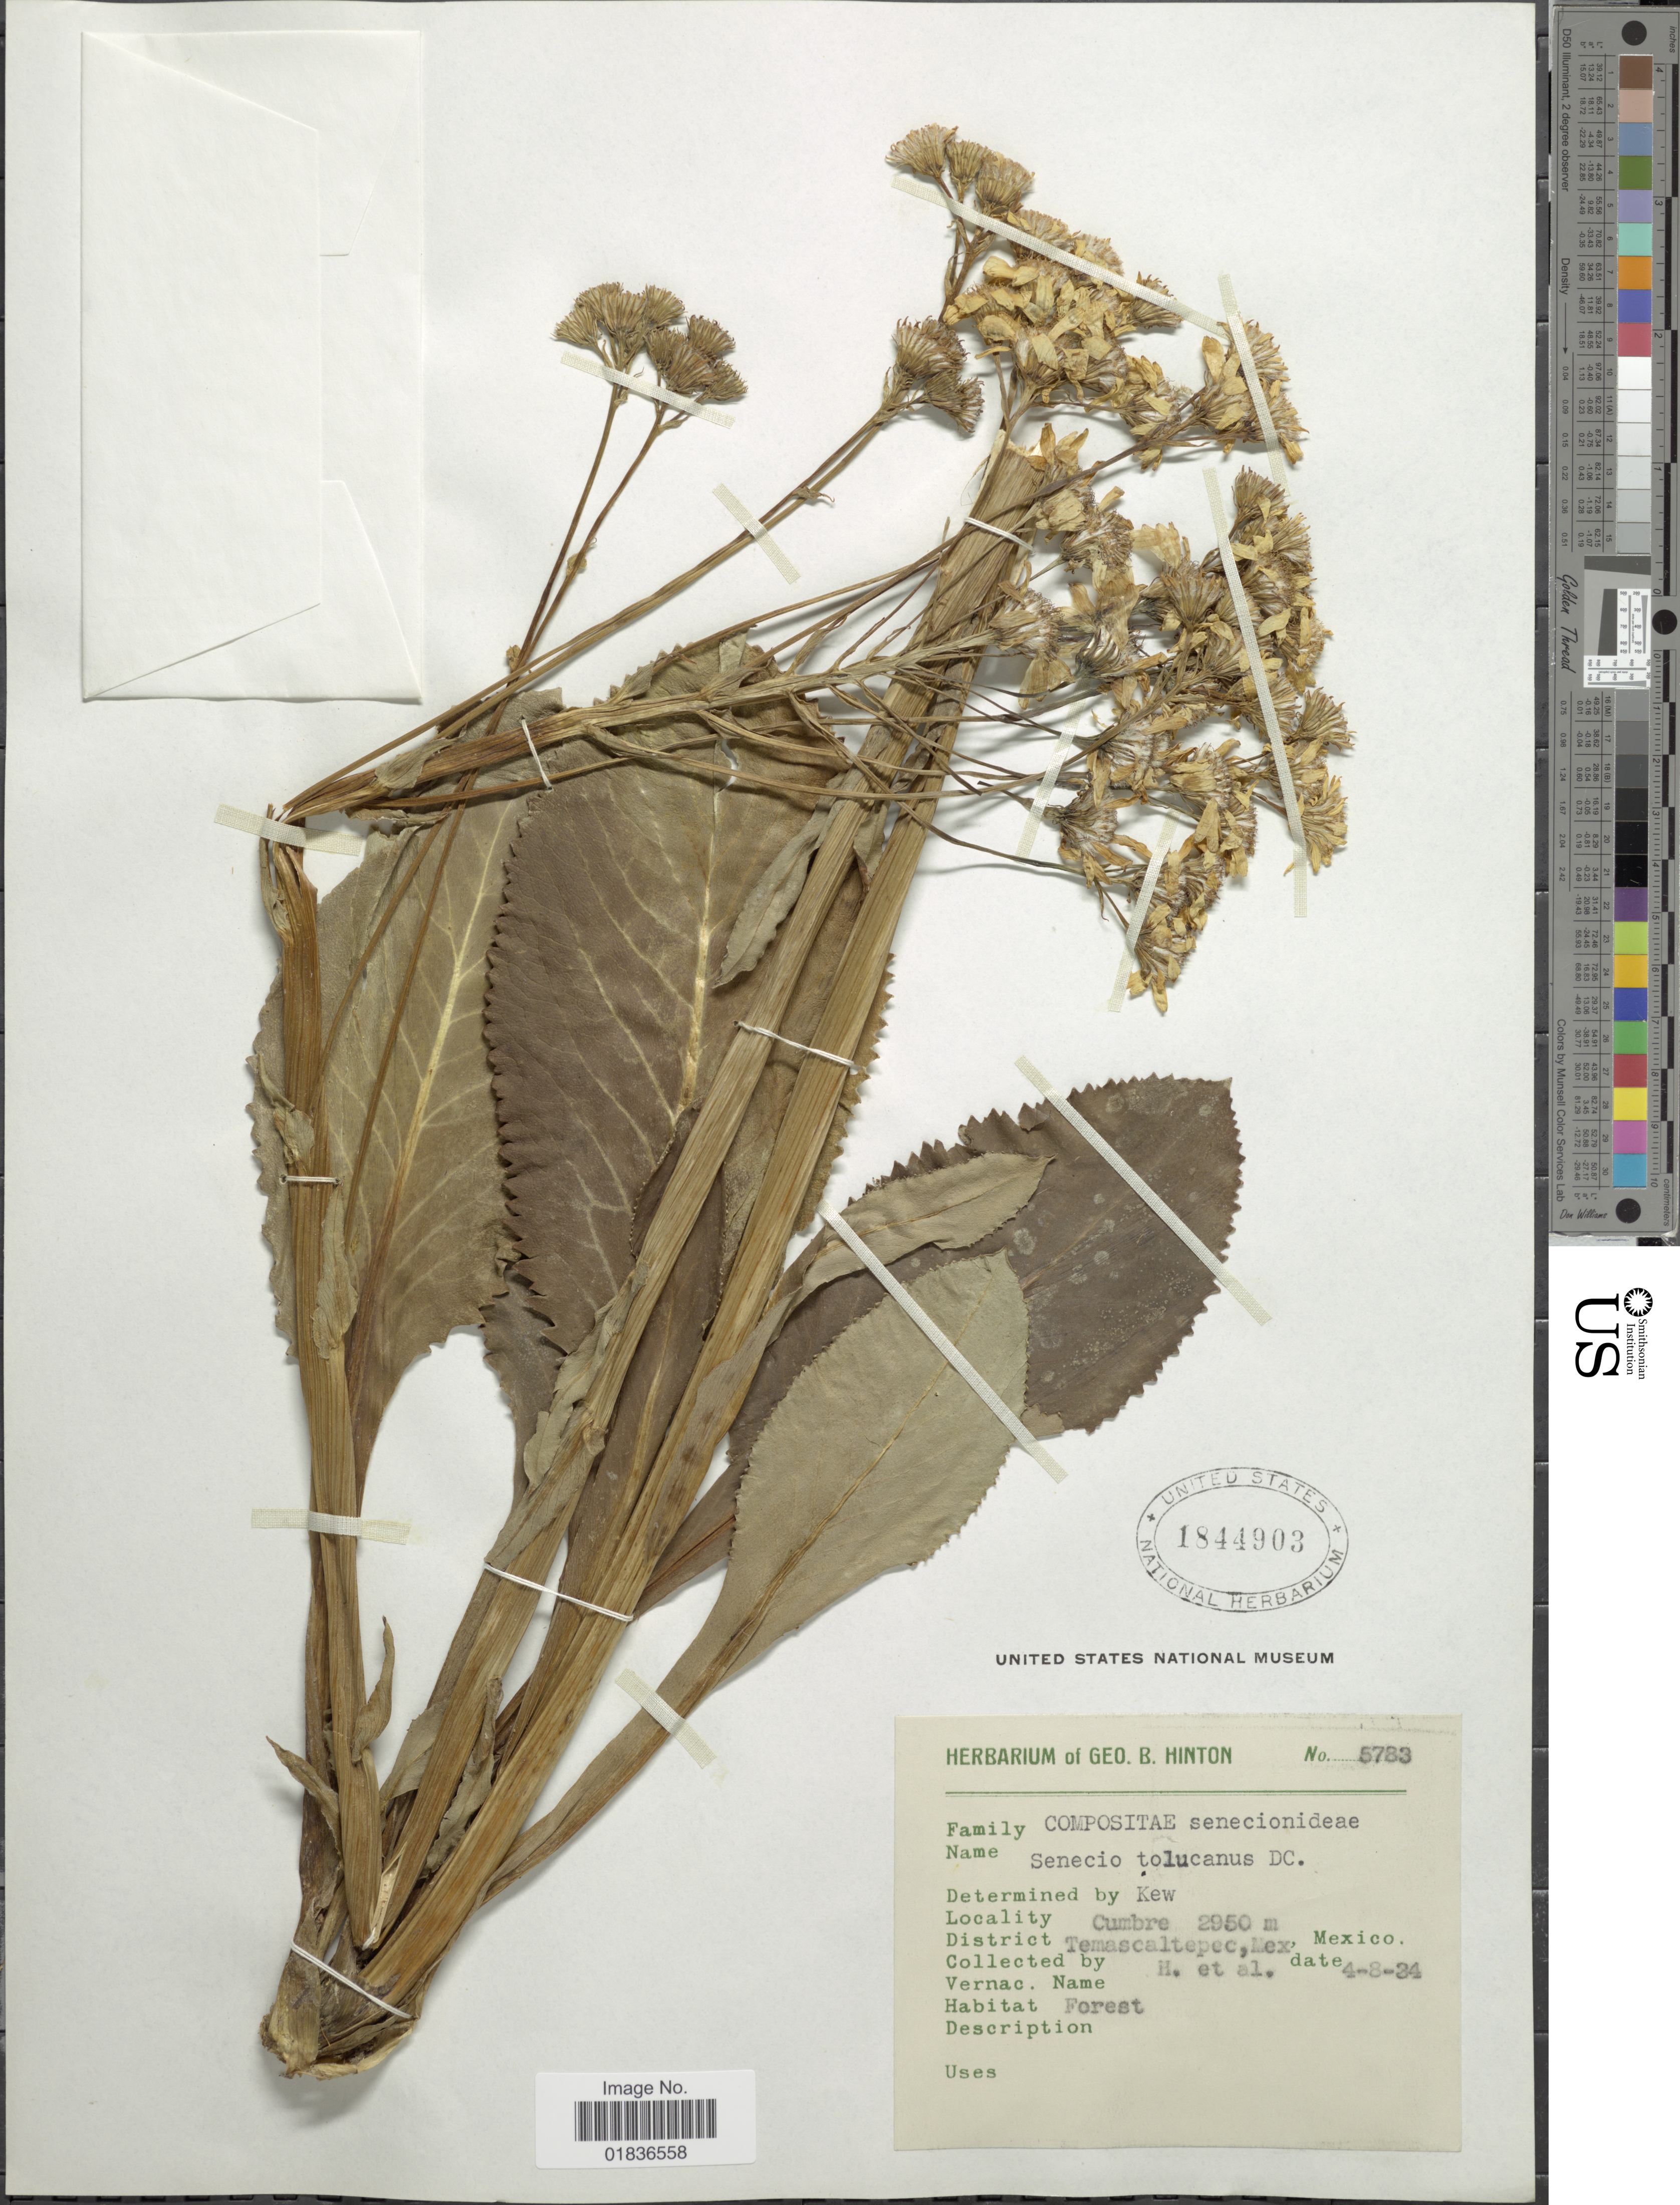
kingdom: Plantae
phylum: Tracheophyta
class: Magnoliopsida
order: Asterales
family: Asteraceae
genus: Senecio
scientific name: Senecio toluccanus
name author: DC.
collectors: G. B. Hinton & et al.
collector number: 5783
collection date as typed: Transcribed d/m/y: 8/4/34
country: Mexico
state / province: México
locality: Cumbre, District Temascaltepec.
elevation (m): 2950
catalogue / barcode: US 1844903